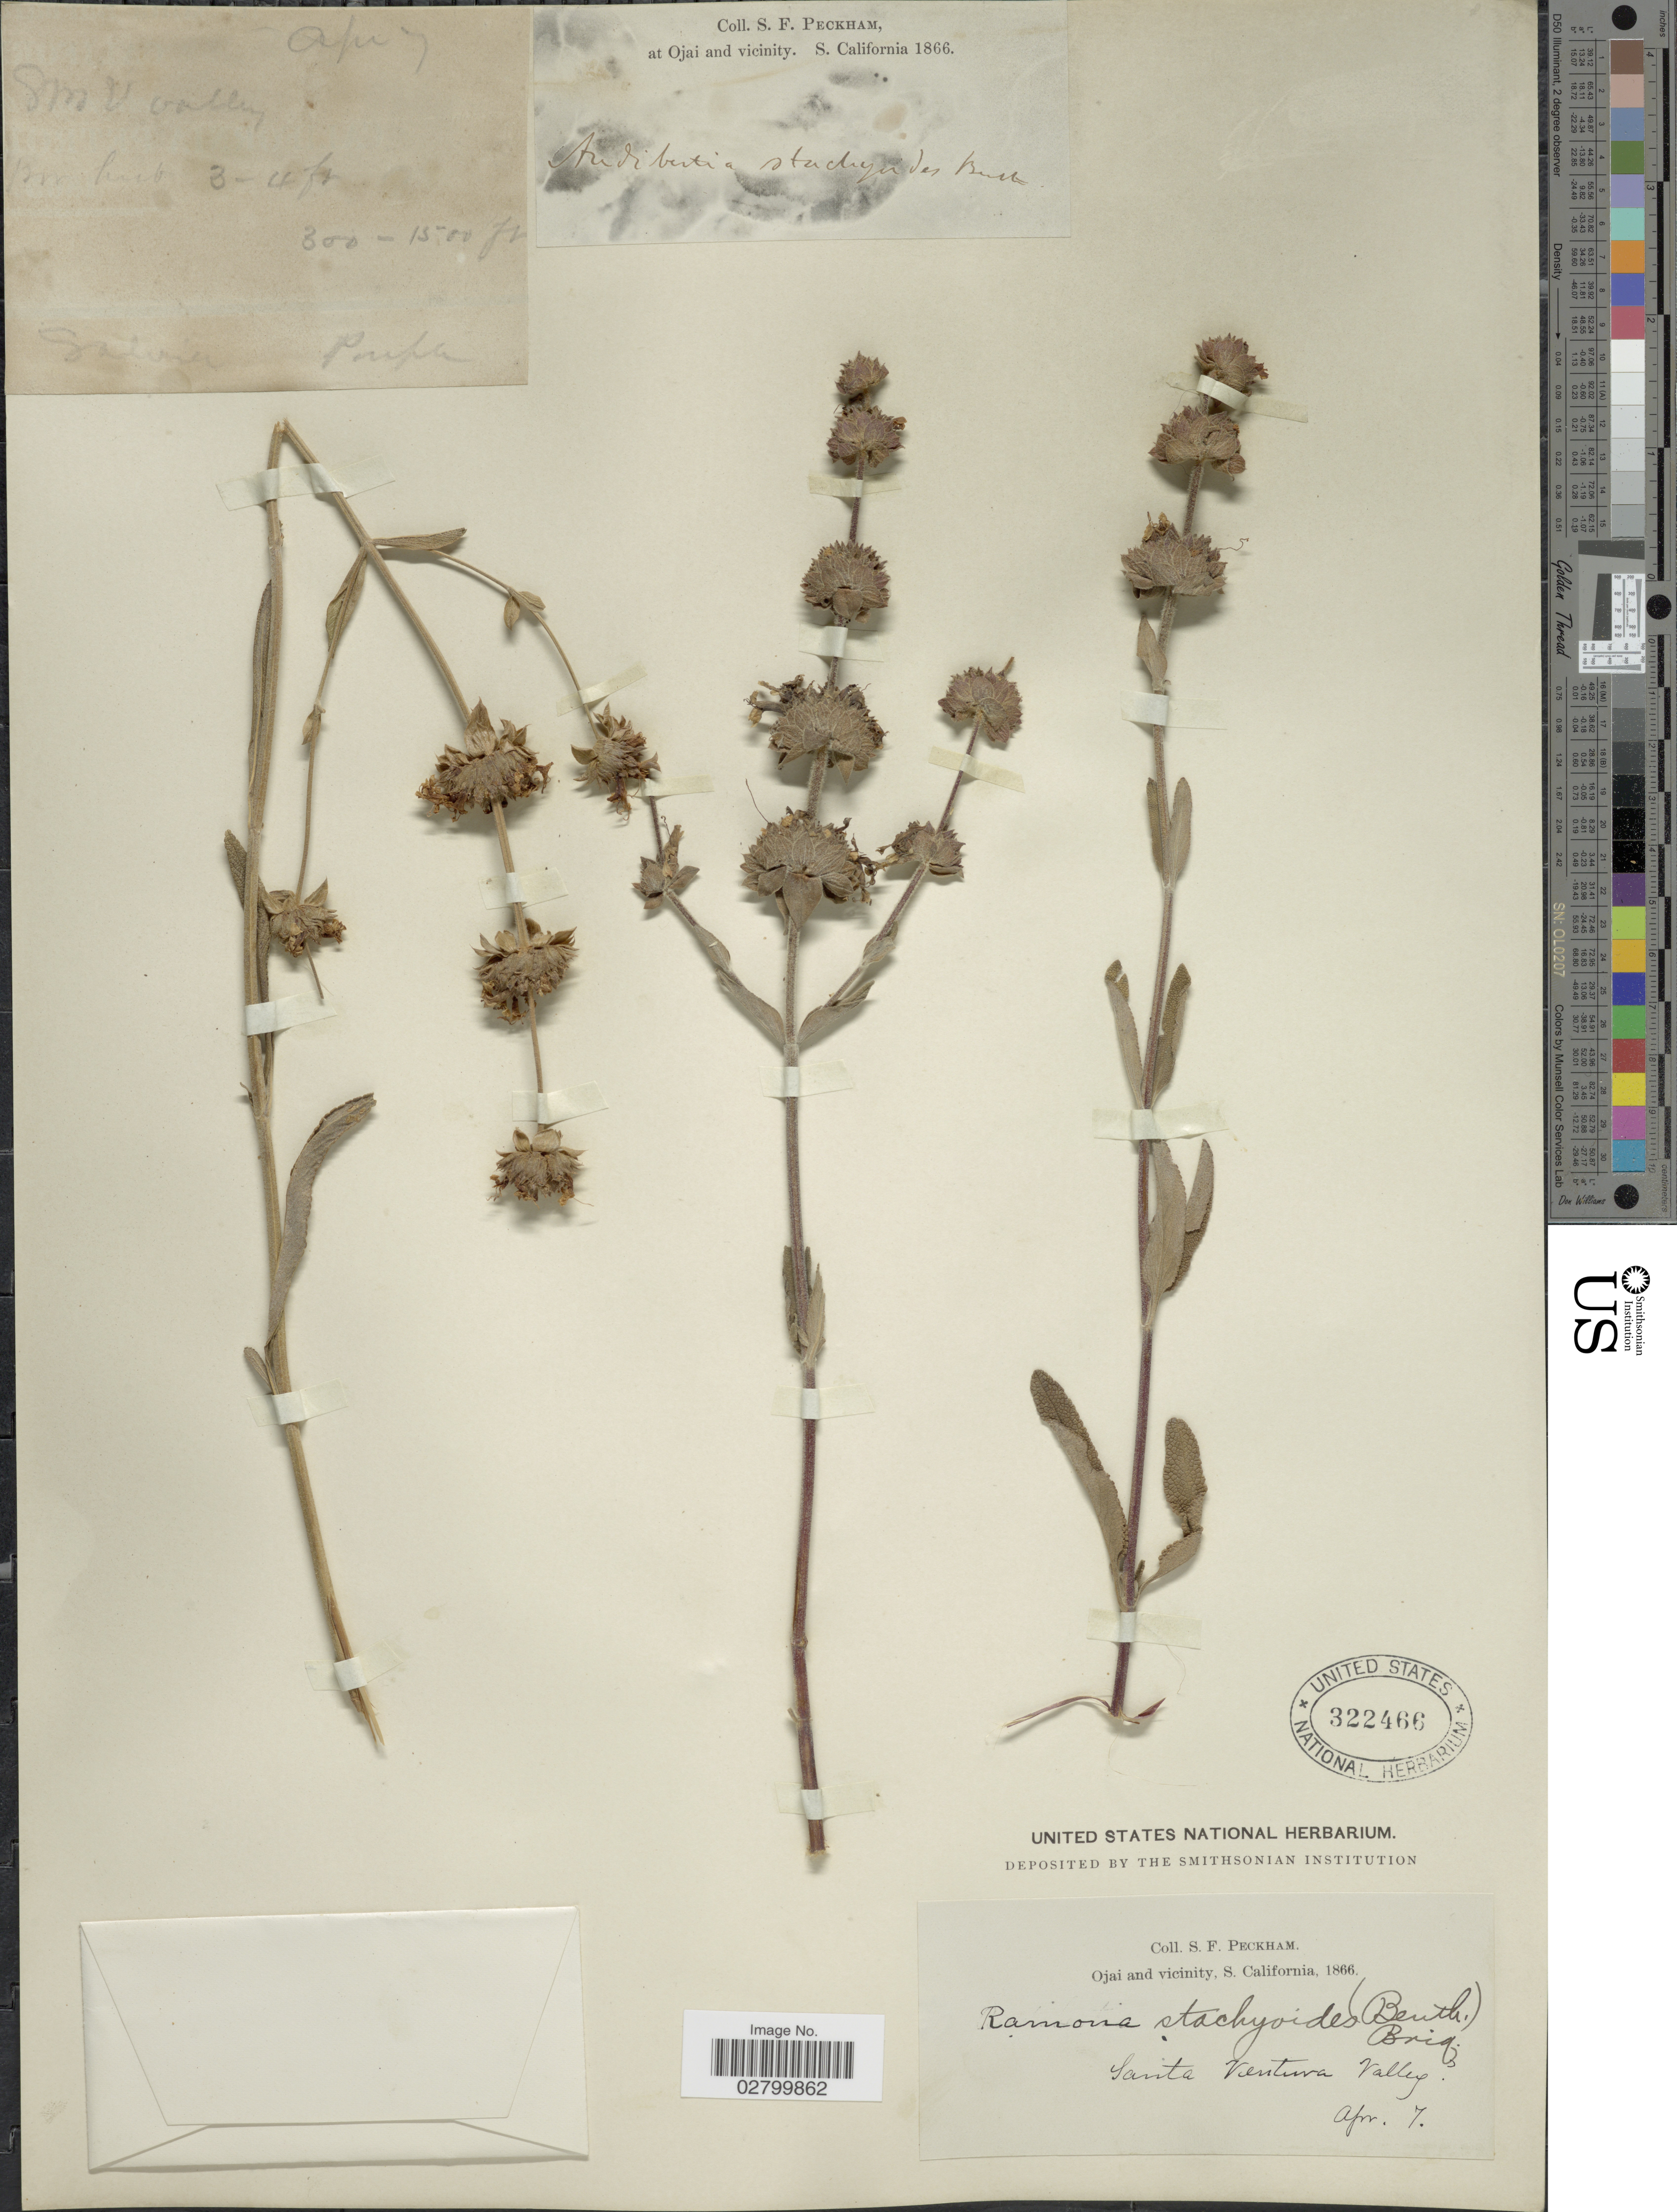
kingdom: Plantae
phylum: Tracheophyta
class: Magnoliopsida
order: Lamiales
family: Lamiaceae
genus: Salvia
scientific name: Salvia mellifera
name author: Greene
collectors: S. Peckham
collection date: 1866-04-07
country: United States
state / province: California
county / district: Ventura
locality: Ojai and vicinity, S. California. Santa Ventura Valley.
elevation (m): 91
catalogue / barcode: US 322466